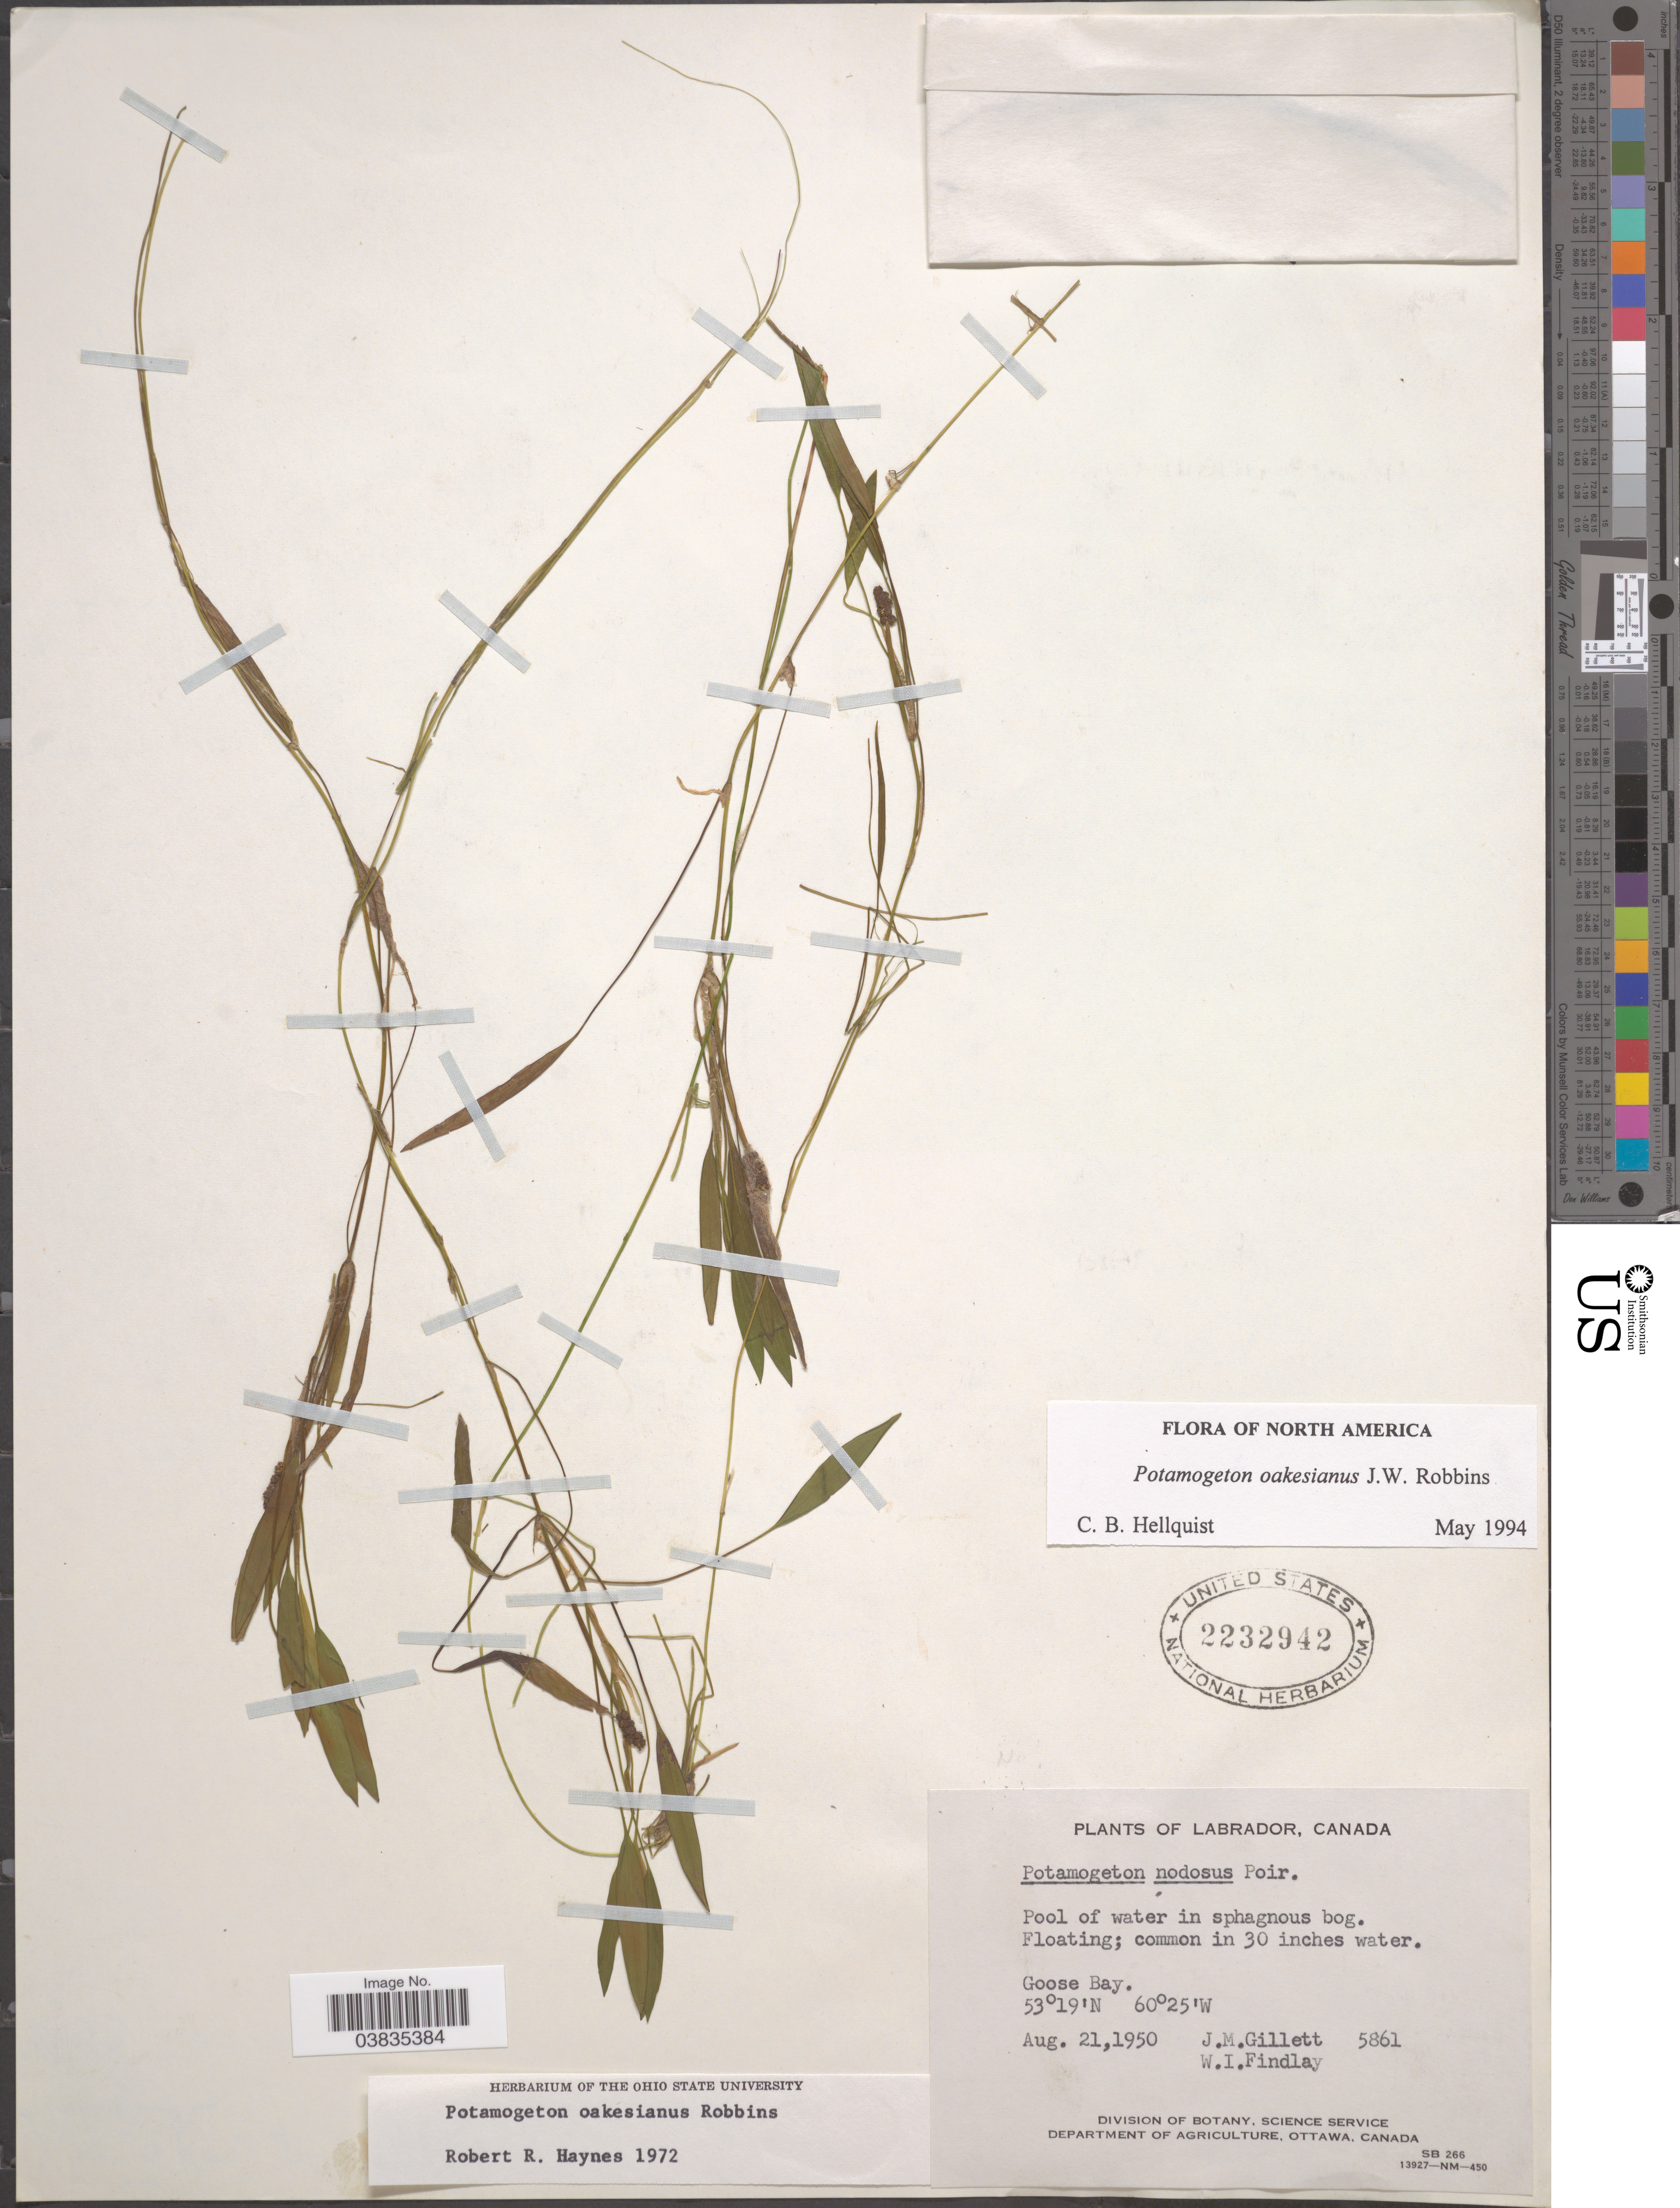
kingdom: Plantae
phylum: Tracheophyta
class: Liliopsida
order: Alismatales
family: Potamogetonaceae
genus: Potamogeton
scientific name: Potamogeton oakesianus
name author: J.W. Robbins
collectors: J. M. Gillett & W. Findlay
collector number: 5861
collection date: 1950-08-21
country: Canada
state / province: Newfoundland and Labrador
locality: Labrador. Goose Bay.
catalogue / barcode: US 2232942